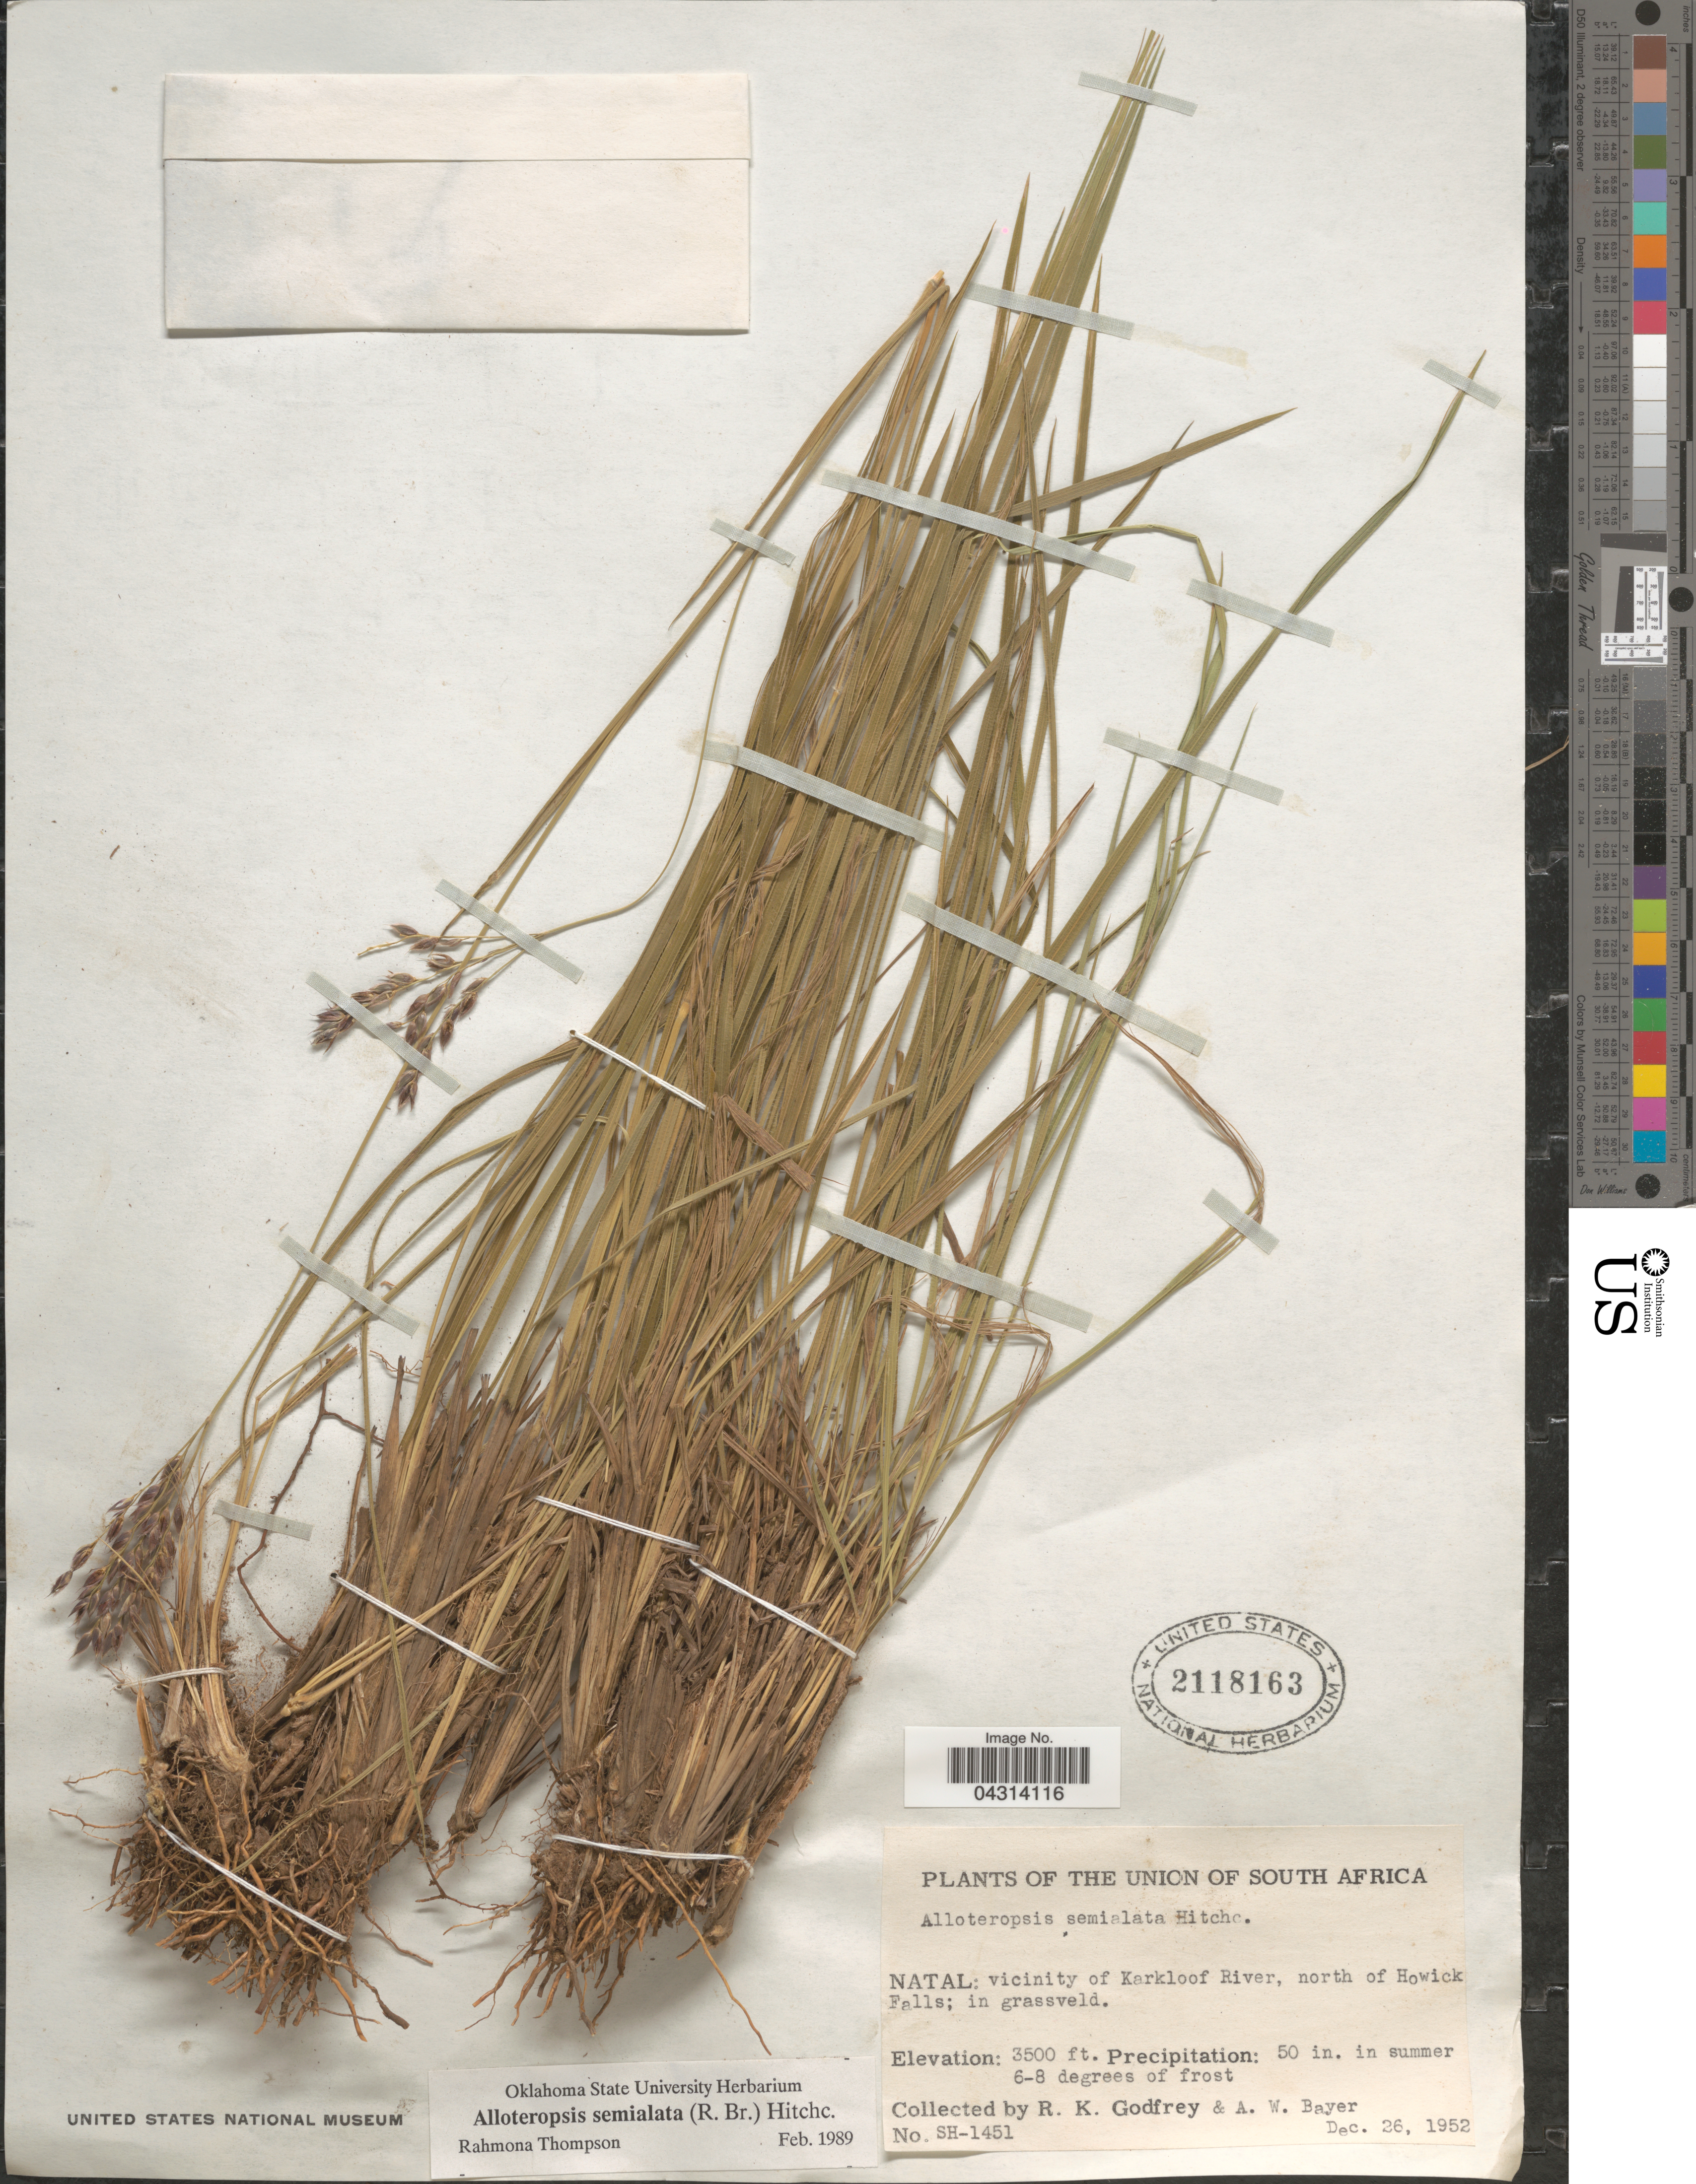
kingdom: Plantae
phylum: Tracheophyta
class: Liliopsida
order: Poales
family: Poaceae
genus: Alloteropsis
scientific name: Alloteropsis semialata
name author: (R. Br.) Hitchc.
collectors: R. K. Godfrey & A. Bayer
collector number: SH-1451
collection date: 1952-12-26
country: South Africa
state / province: KwaZulu-Natal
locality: Union of South Africa. Natal: vicinity of Karkloof River, north of Howick Falls; in grassveld.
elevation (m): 1067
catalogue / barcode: US 2118163